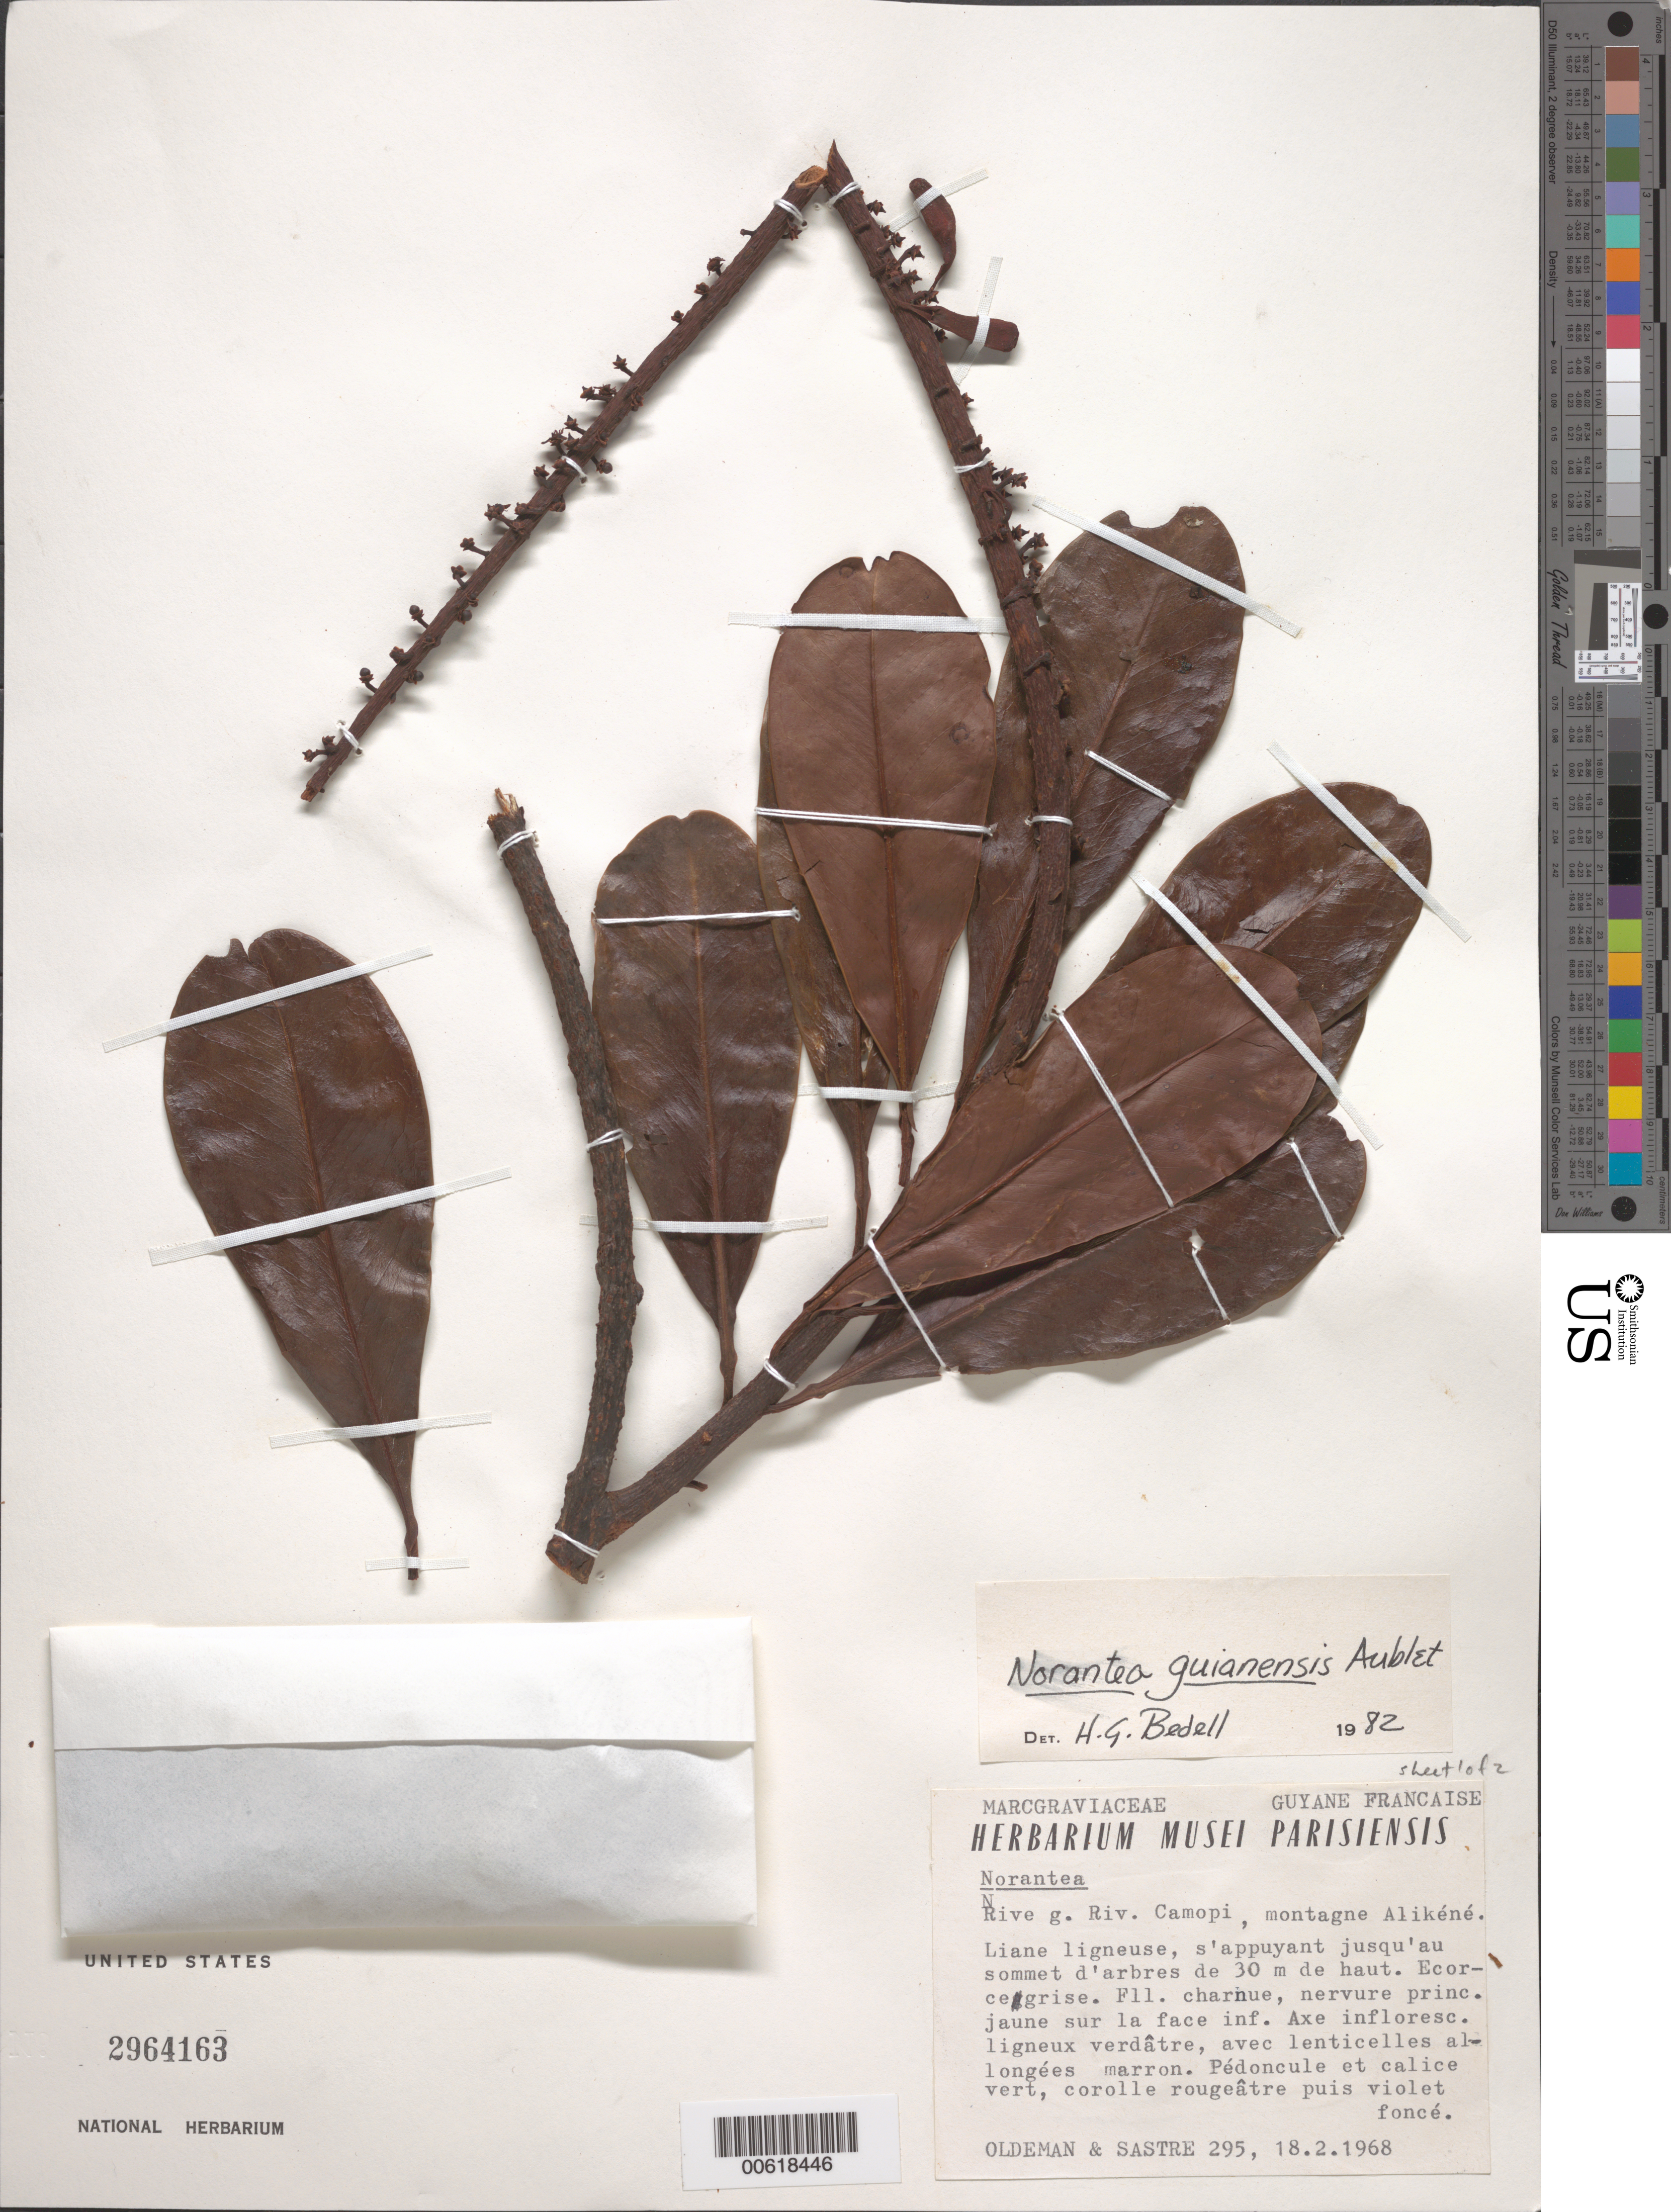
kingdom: Plantae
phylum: Tracheophyta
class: Magnoliopsida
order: Ericales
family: Marcgraviaceae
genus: Norantea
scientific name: Norantea guianensis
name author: Aubl.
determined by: Bedell, H. G.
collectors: R. Oldeman & C. H. L. Sastre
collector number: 295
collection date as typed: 18-Feb-68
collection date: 1968-02-18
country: French Guiana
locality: Montagne Alikéné, rive gauche de la rivière Camopi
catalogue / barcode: US 2964163